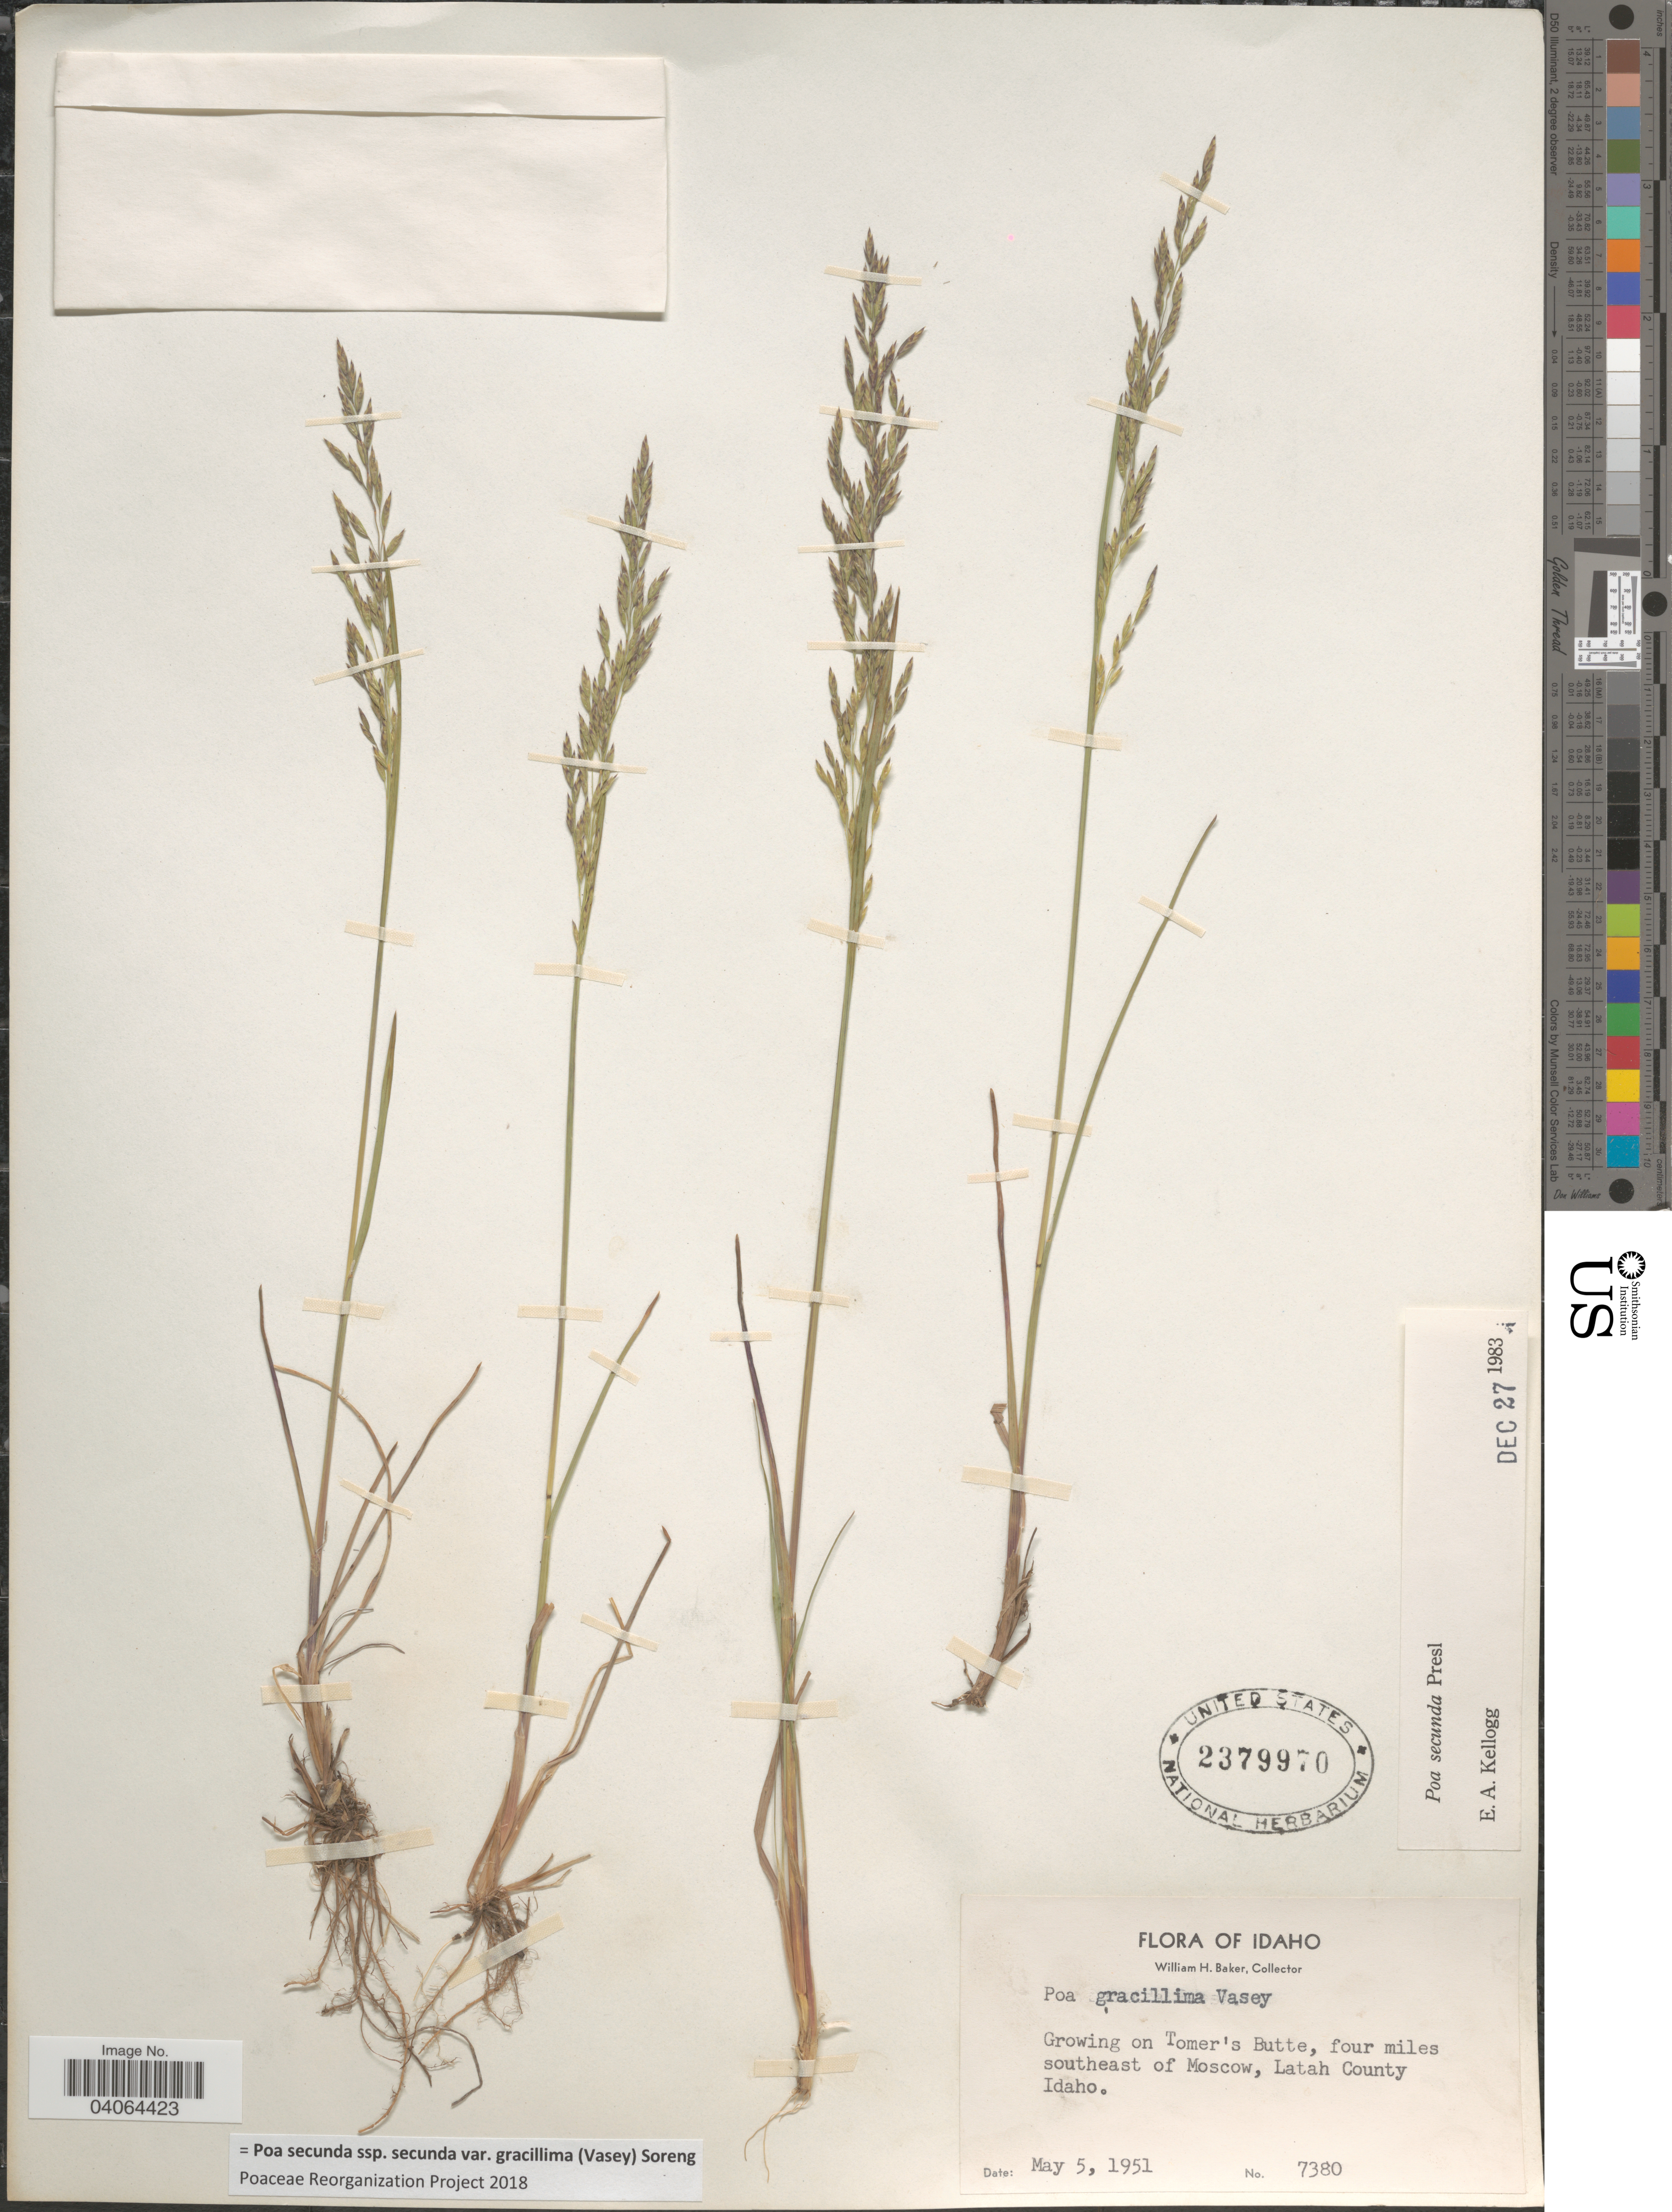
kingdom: Plantae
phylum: Tracheophyta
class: Liliopsida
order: Poales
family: Poaceae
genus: Poa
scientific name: Poa secunda subsp. secunda var. gracillima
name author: (Vasey) Soreng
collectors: W. H. Baker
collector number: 7380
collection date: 1951-05-05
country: United States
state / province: Idaho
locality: Growing on Tomer's Butte, four miles southeast of Moscow, Latah County.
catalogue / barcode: US 2379970